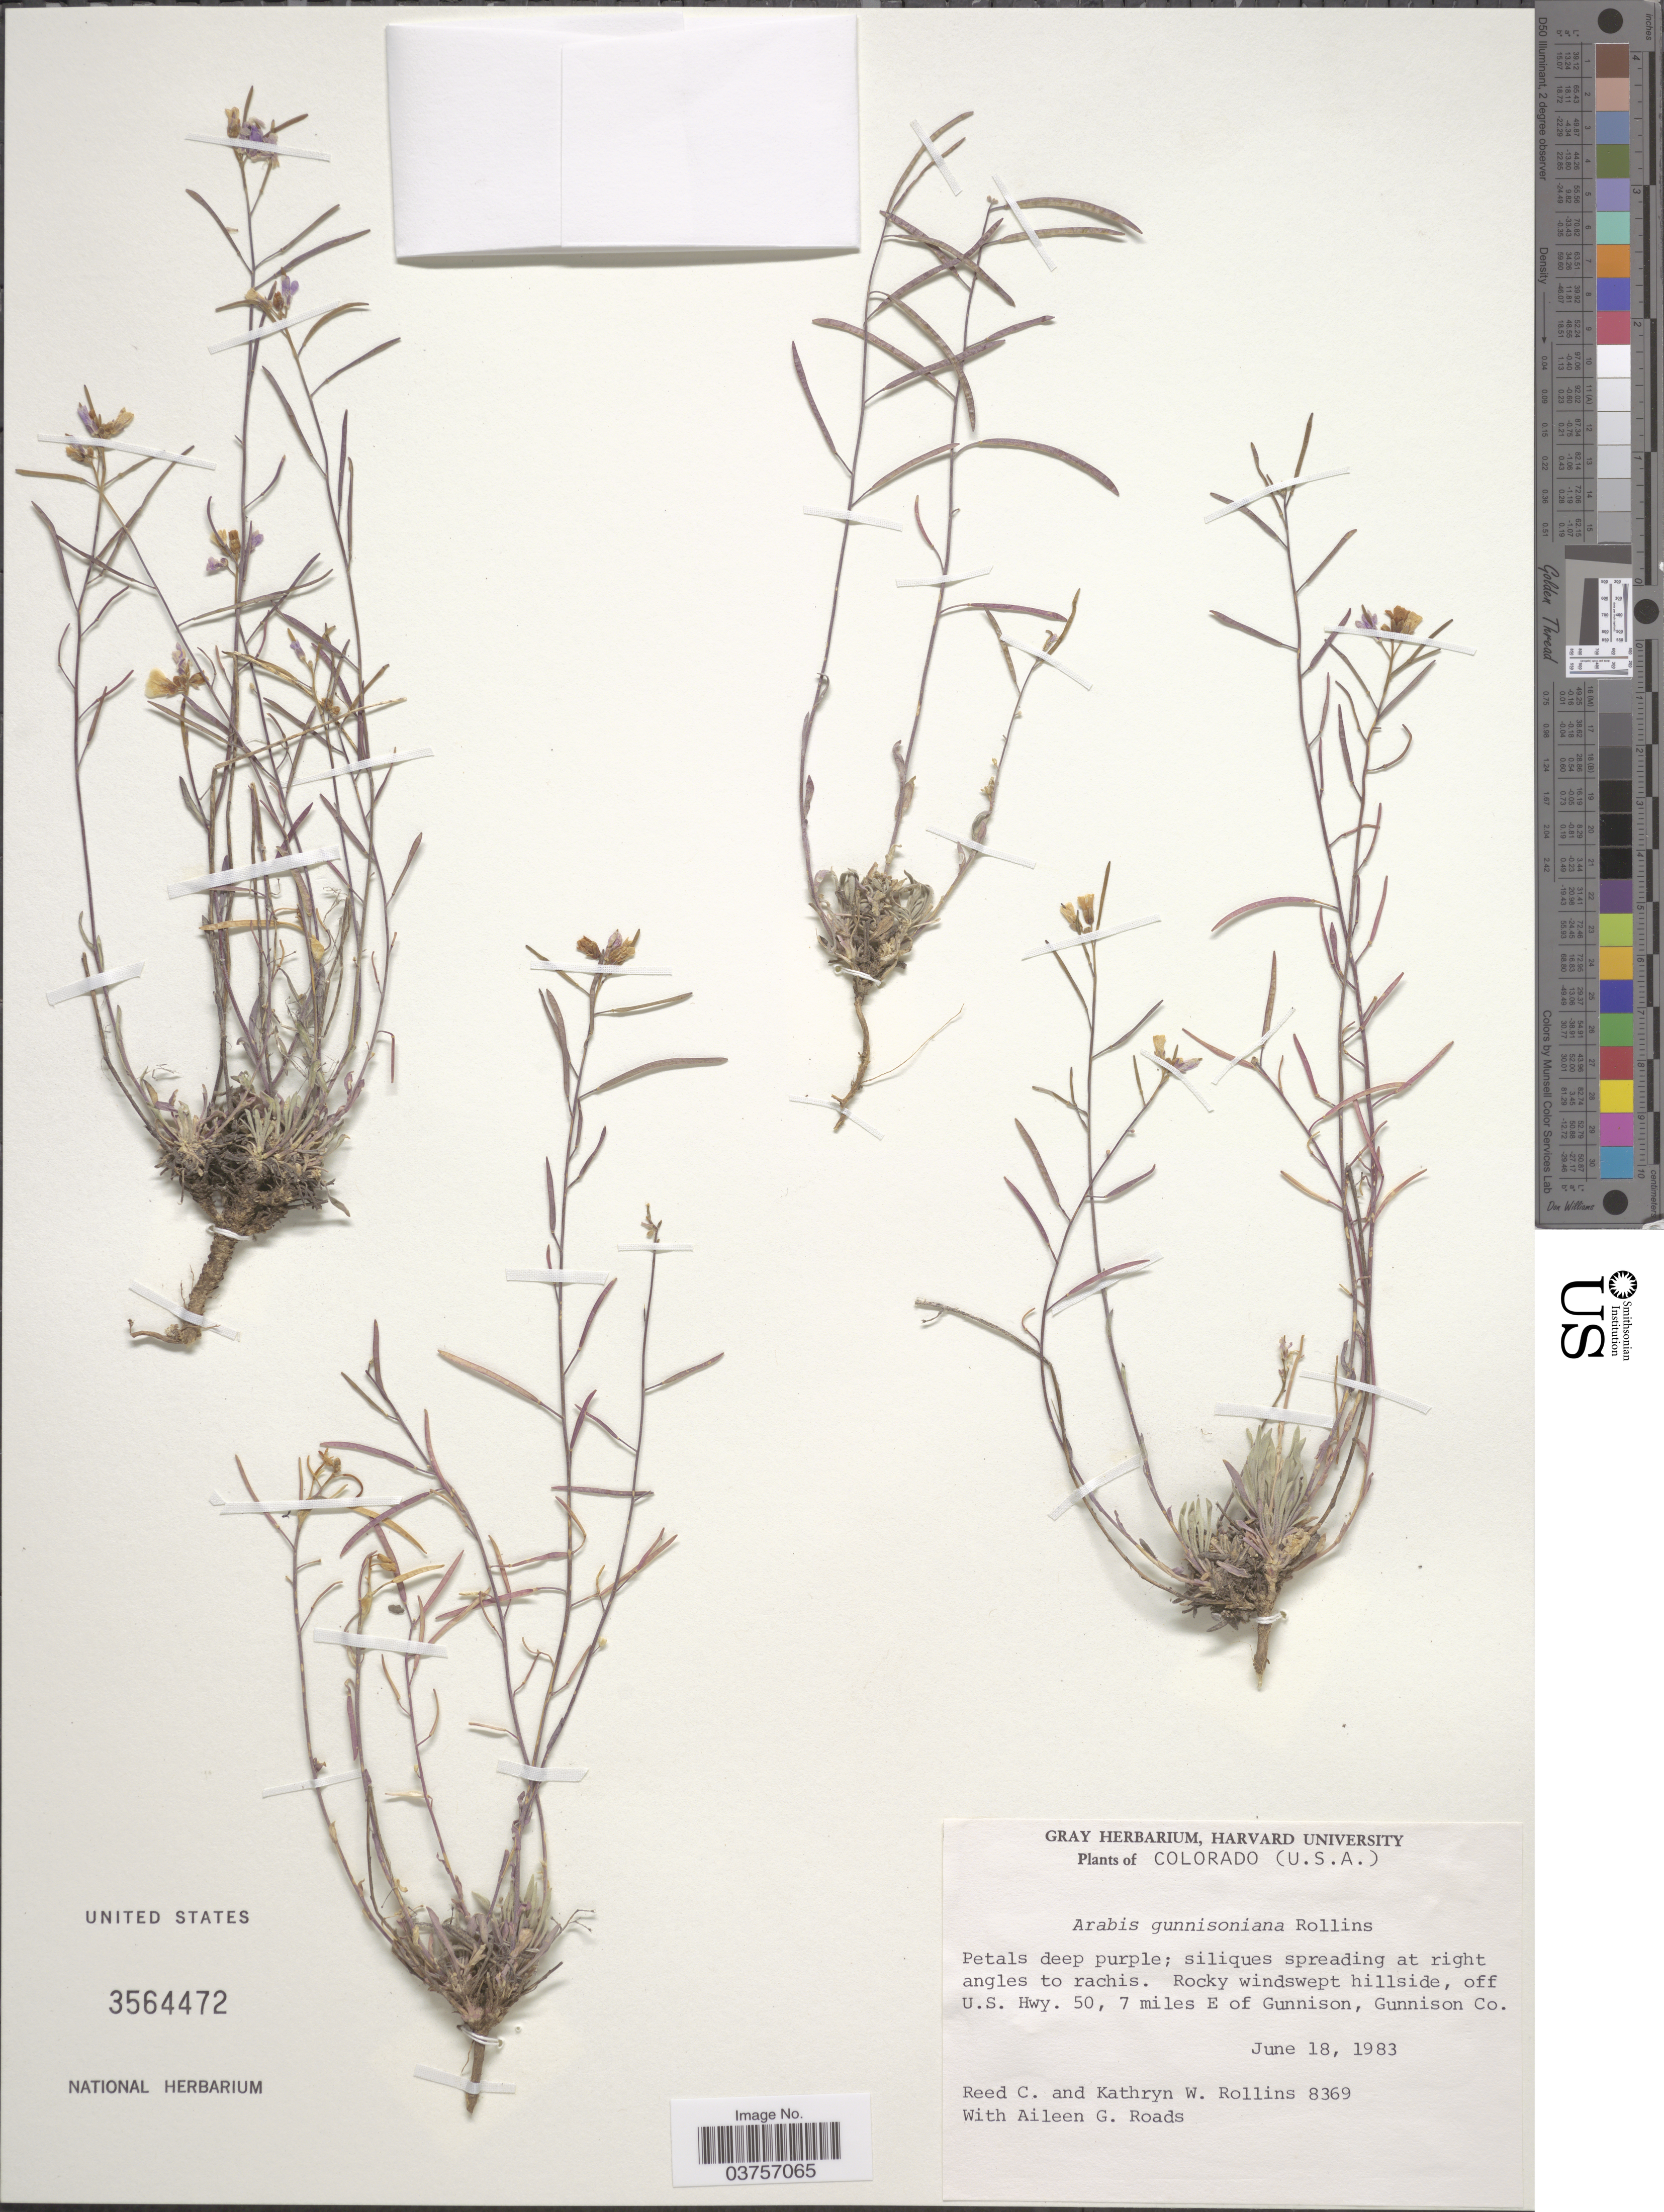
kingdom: Plantae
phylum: Tracheophyta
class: Magnoliopsida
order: Brassicales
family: Brassicaceae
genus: Arabis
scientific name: Arabis gunnisoniana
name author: Rollins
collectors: R. C. Rollins, K. W. Rollins & A. Roads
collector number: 8369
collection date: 1983-06-18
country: United States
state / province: Colorado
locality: Rocky windswept hillside, off U.S. Hwy. 50, 7 miles E of Gunnison, Gunnison Co.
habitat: rocky windswept hillside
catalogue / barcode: US 3564472